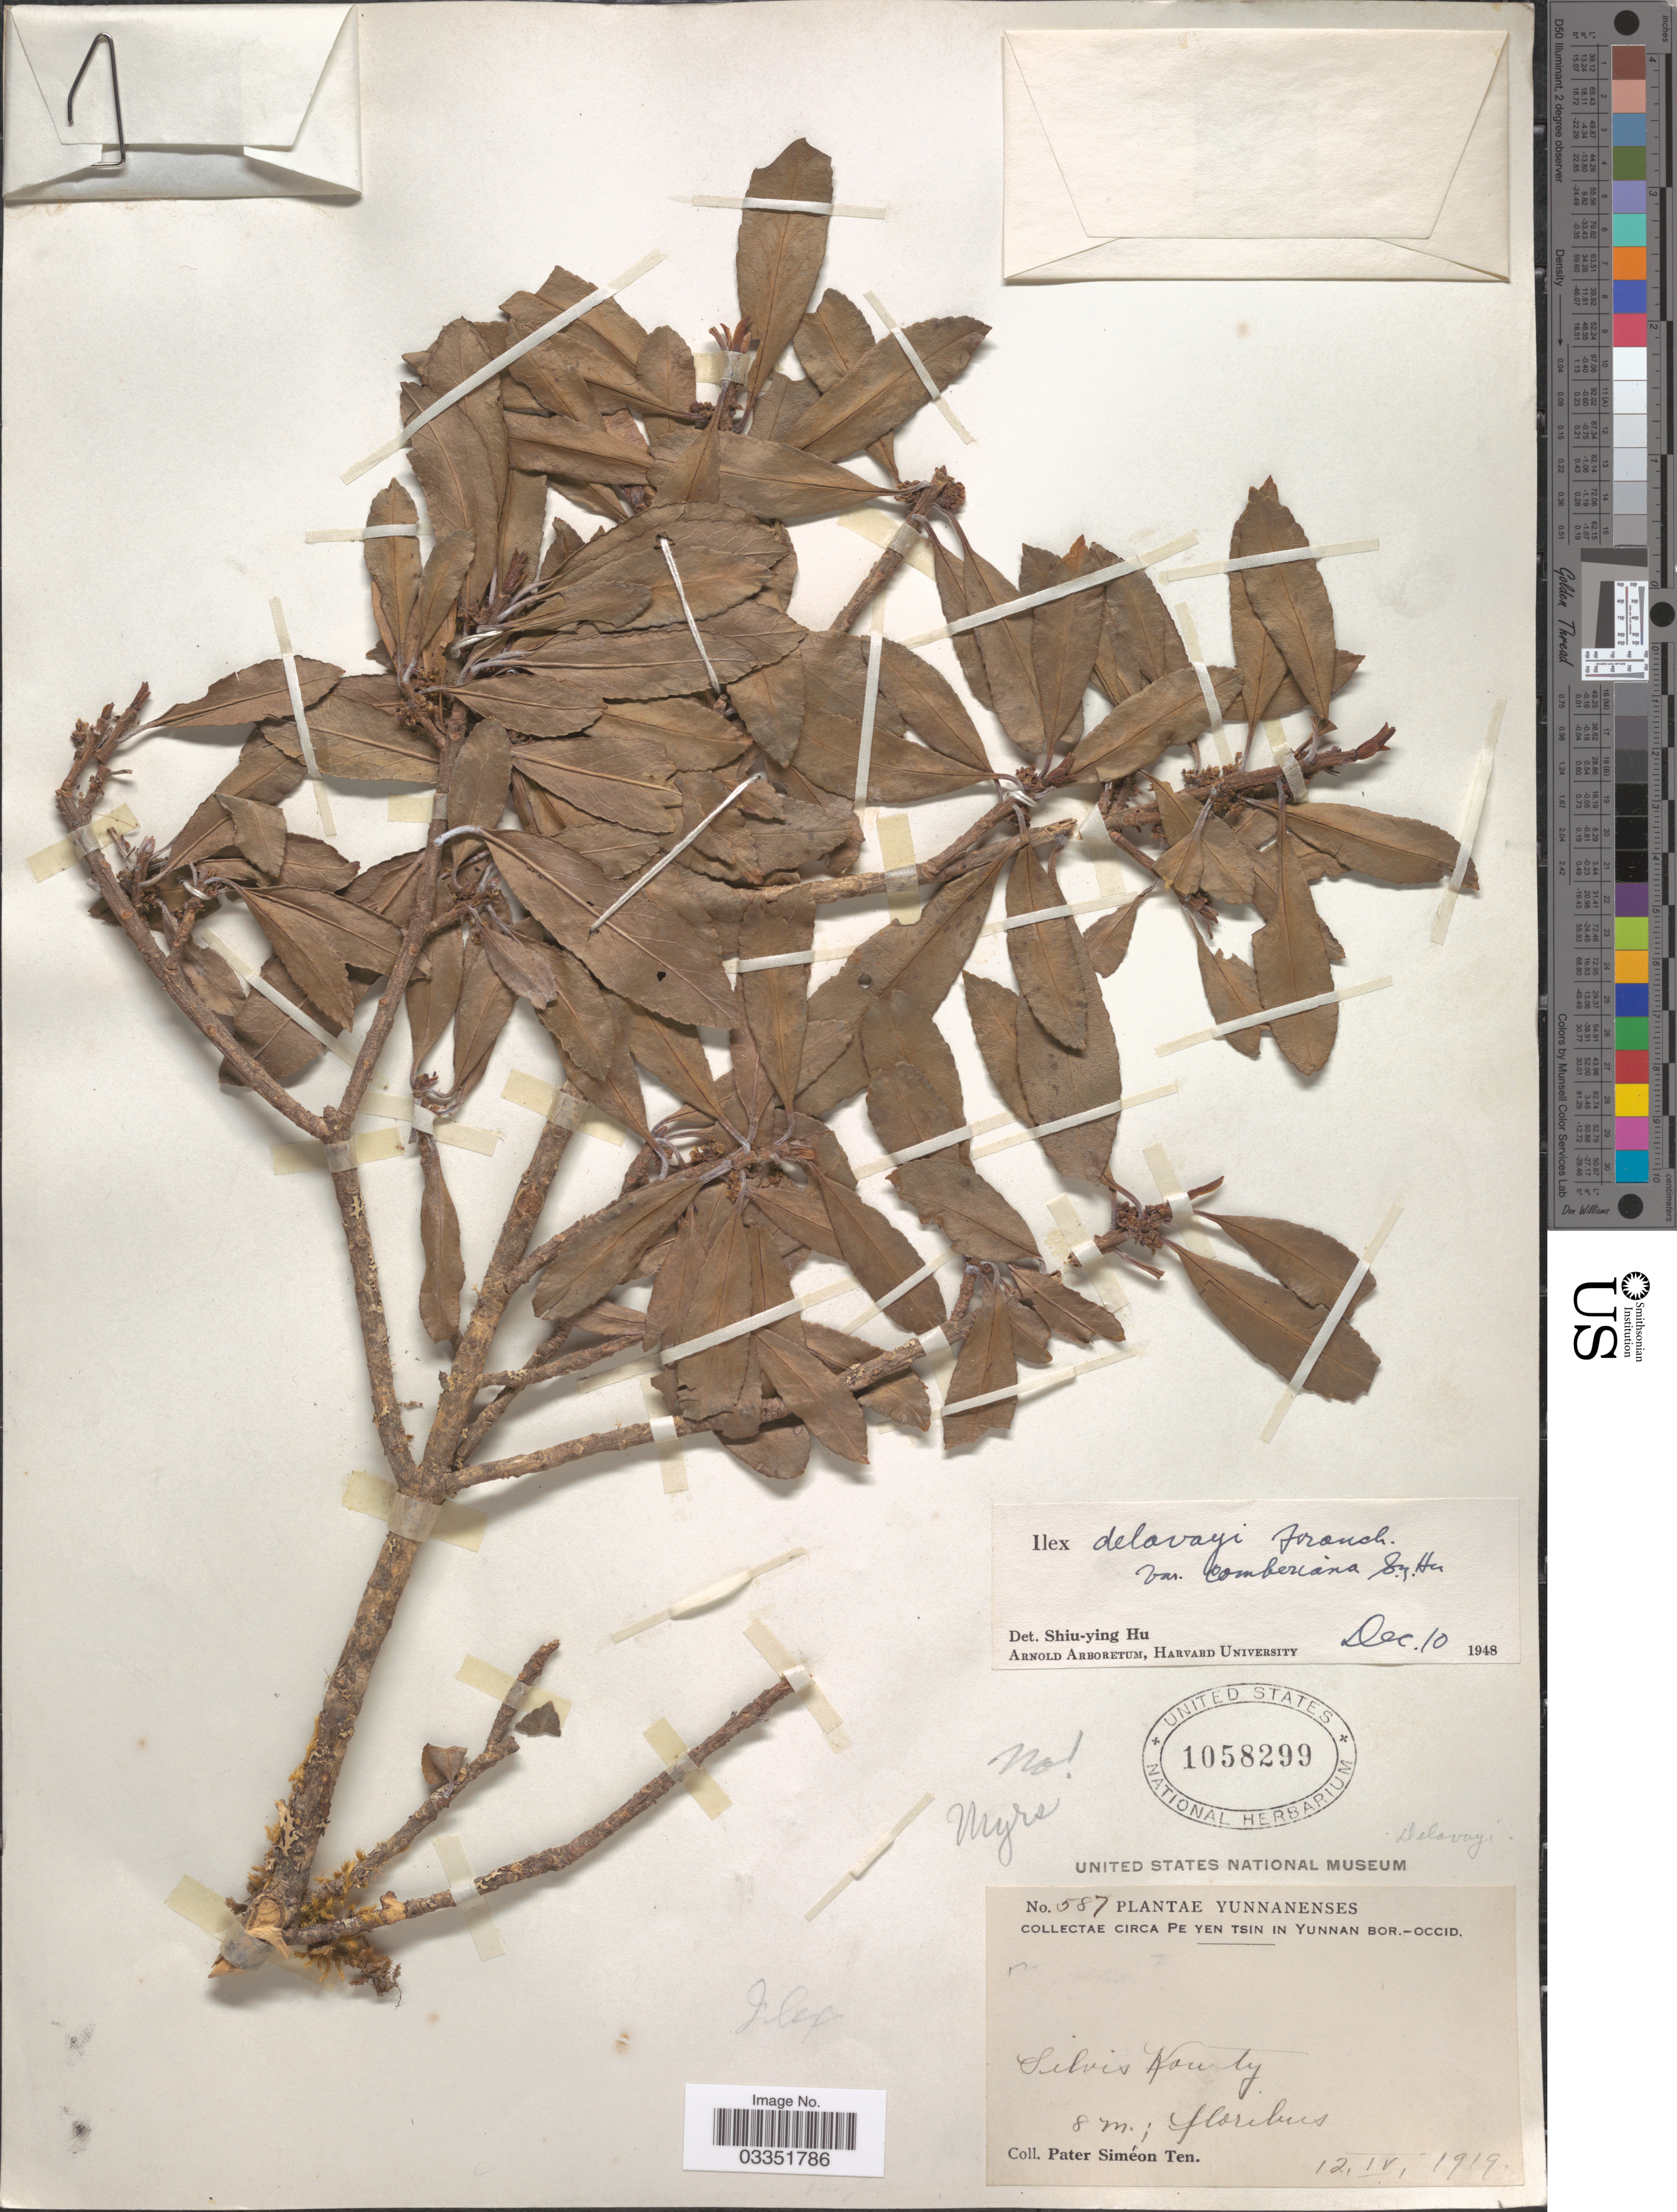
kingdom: Plantae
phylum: Tracheophyta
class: Magnoliopsida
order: Aquifoliales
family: Aquifoliaceae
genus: Ilex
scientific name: Ilex delavayi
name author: Franch.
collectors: P. S. Ten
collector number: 587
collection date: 1919-04-12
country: China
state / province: Yunnan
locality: Circa Pe Yen Tsin in Yunnan bor.-occid. Silvis Kouty.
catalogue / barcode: US 1058299